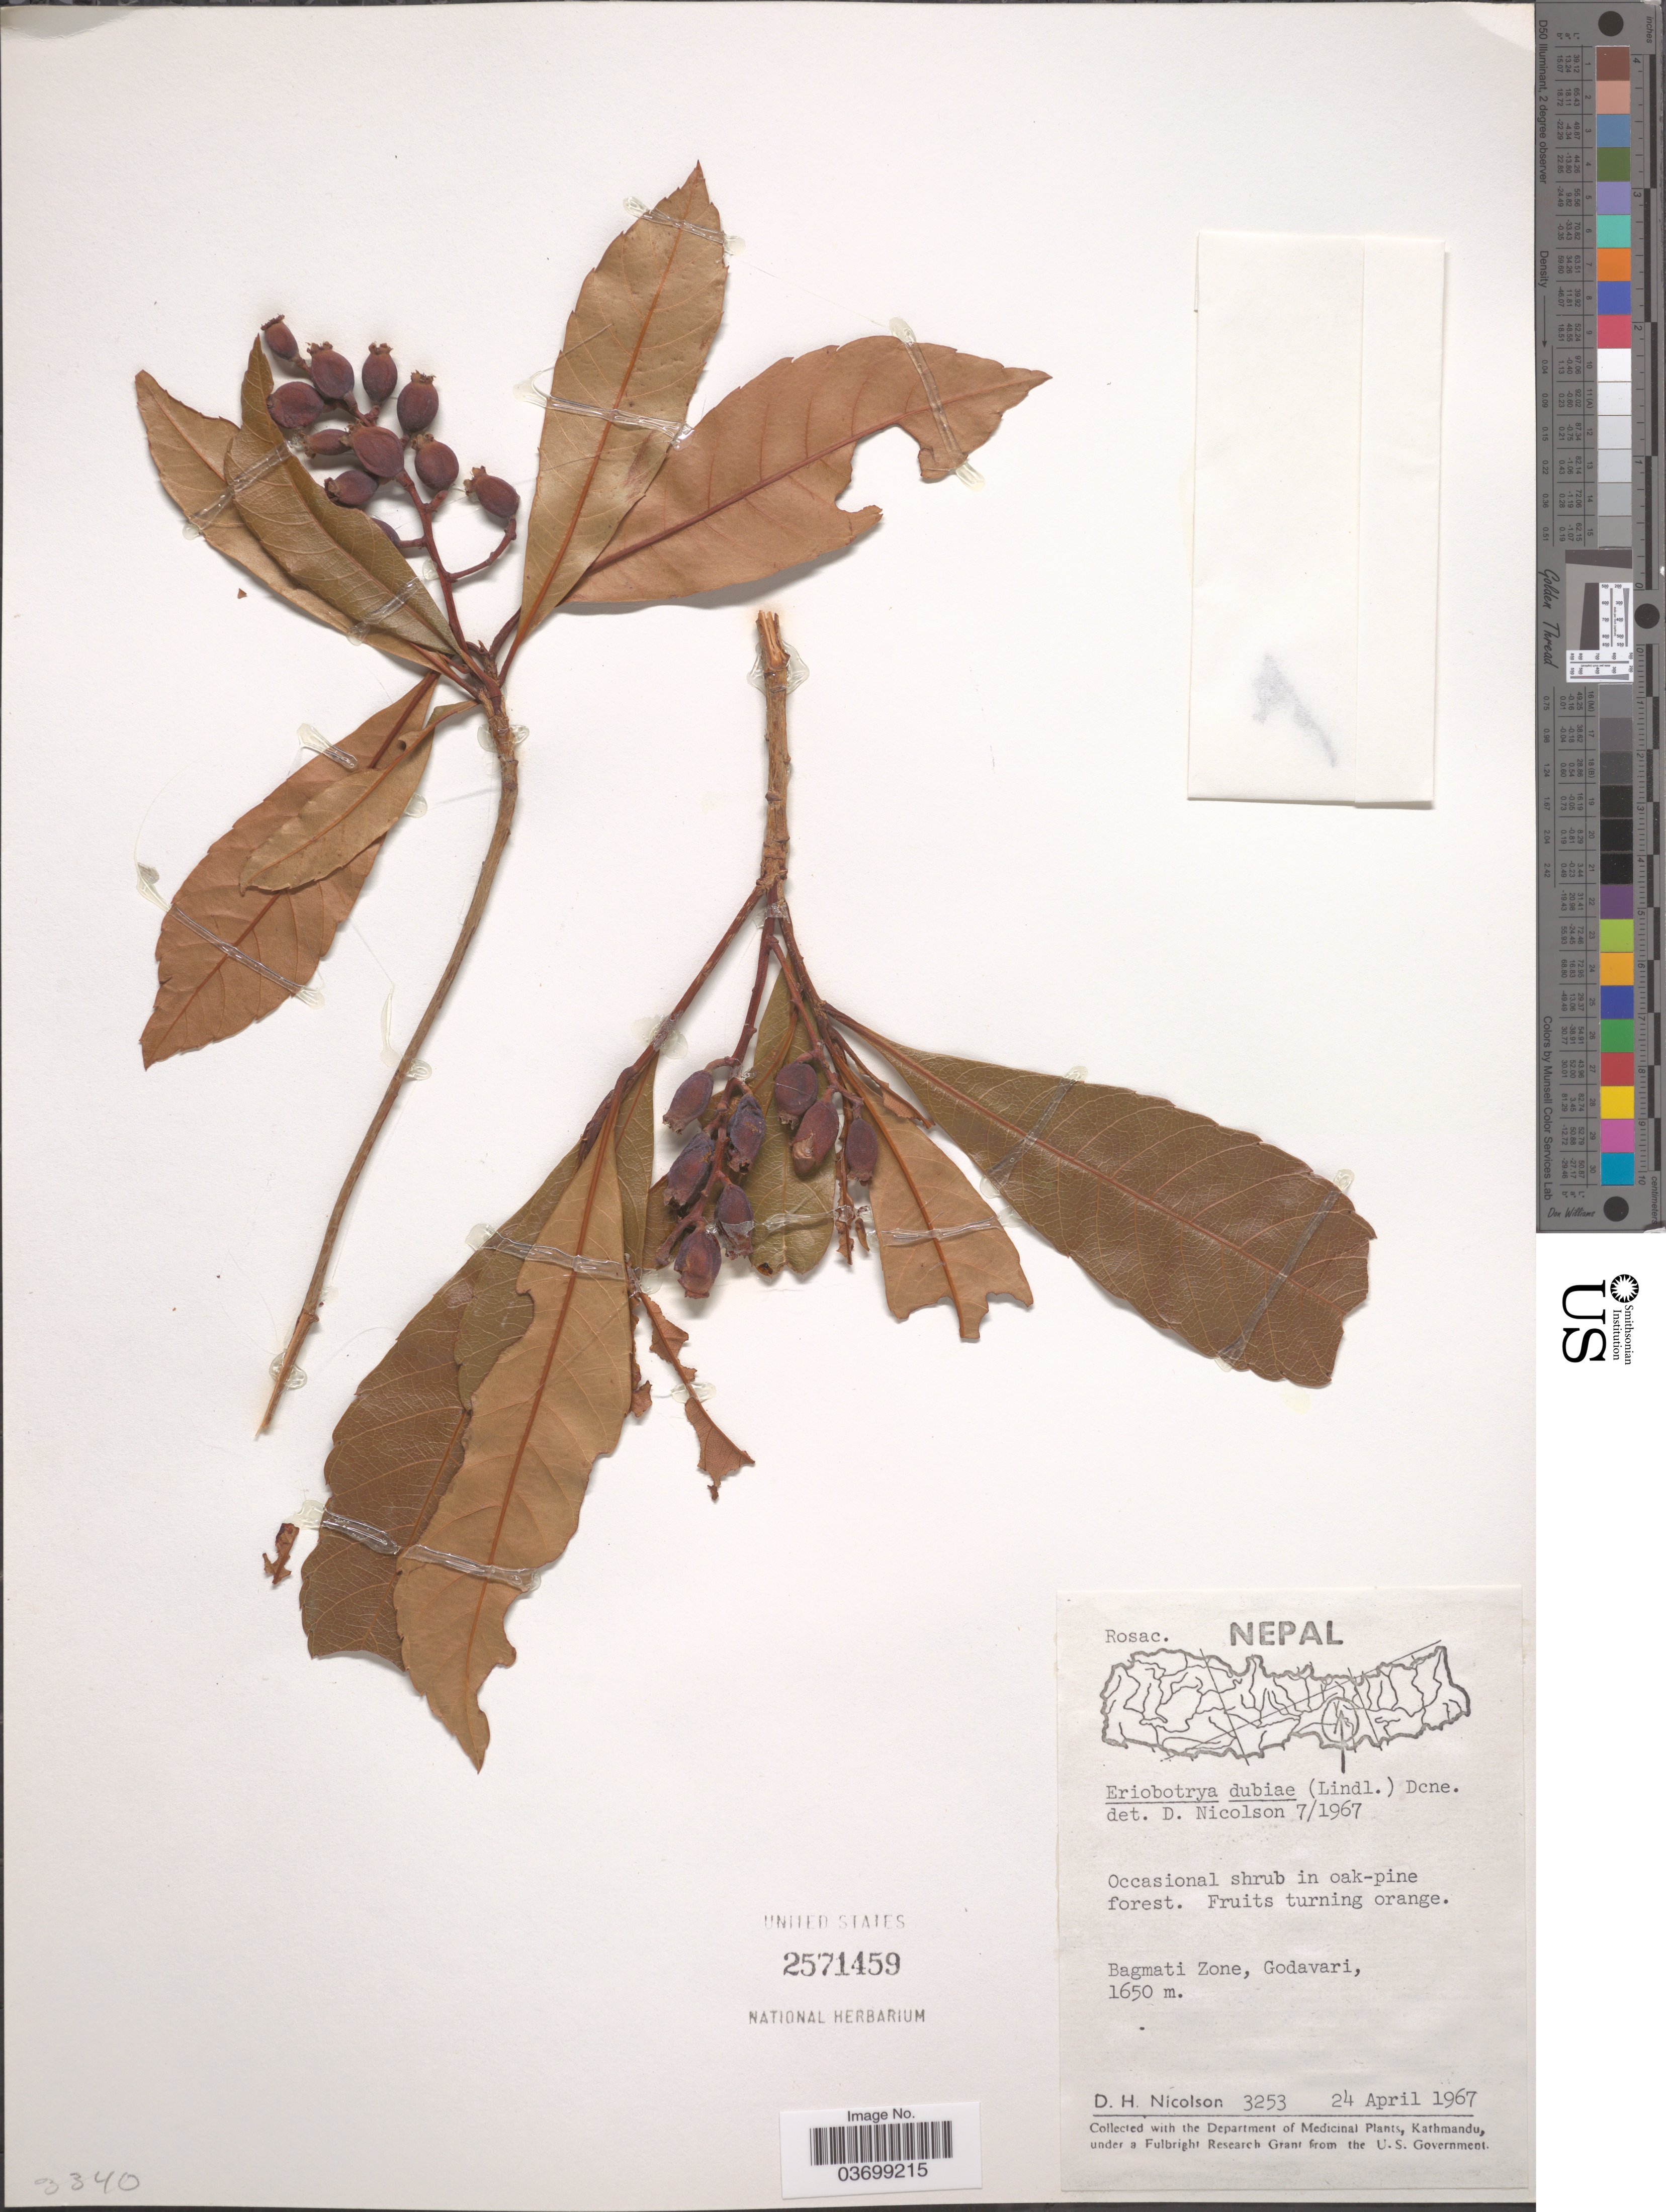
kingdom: Plantae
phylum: Tracheophyta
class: Magnoliopsida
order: Rosales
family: Rosaceae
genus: Rhaphiolepis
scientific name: Rhaphiolepis dubia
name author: (Lindl.) B.B. Liu & J. Wen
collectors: D. H. Nicolson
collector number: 3253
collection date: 1967-04-24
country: Nepal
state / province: Bagmati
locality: Bagmati Zone, Godavari.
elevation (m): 1650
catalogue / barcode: US 2571459